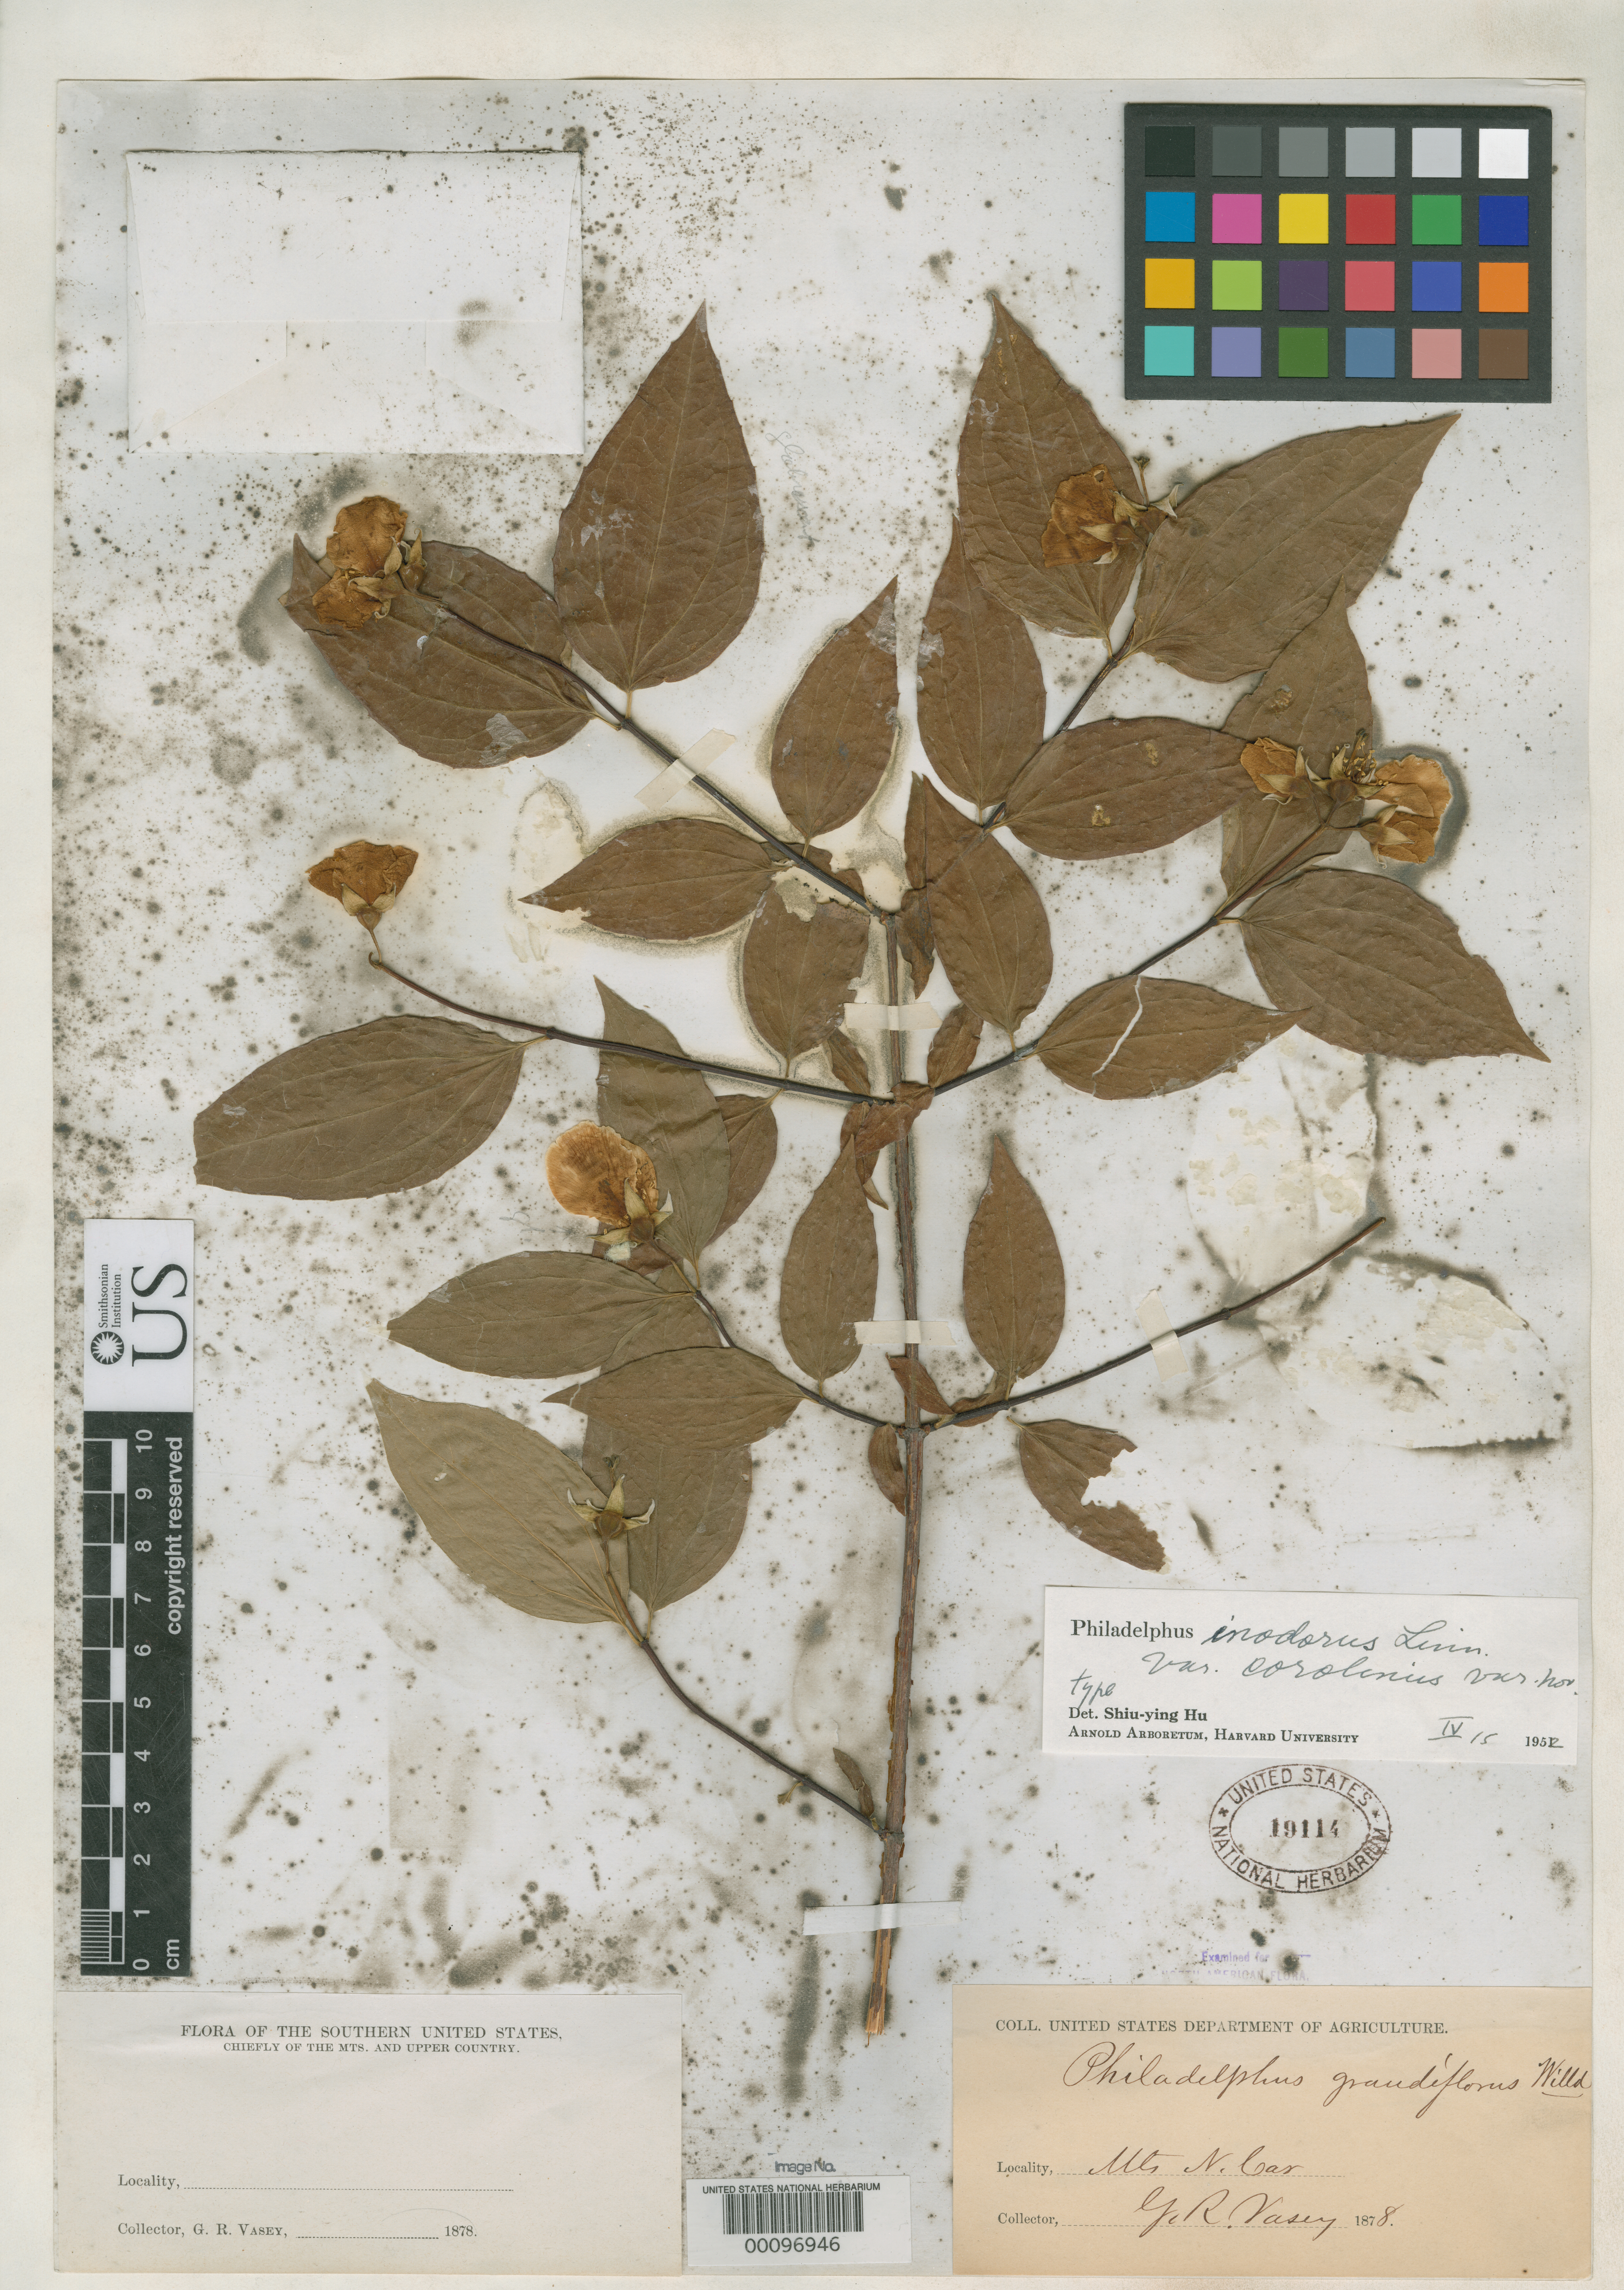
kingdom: Plantae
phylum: Tracheophyta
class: Magnoliopsida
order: Cornales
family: Hydrangeaceae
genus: Philadelphus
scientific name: Philadelphus inodorus var. carolinus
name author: S.Y. Hu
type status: Holotype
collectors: G. R. Vasey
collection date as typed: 1878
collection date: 1878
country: United States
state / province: North Carolina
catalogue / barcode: US 19114